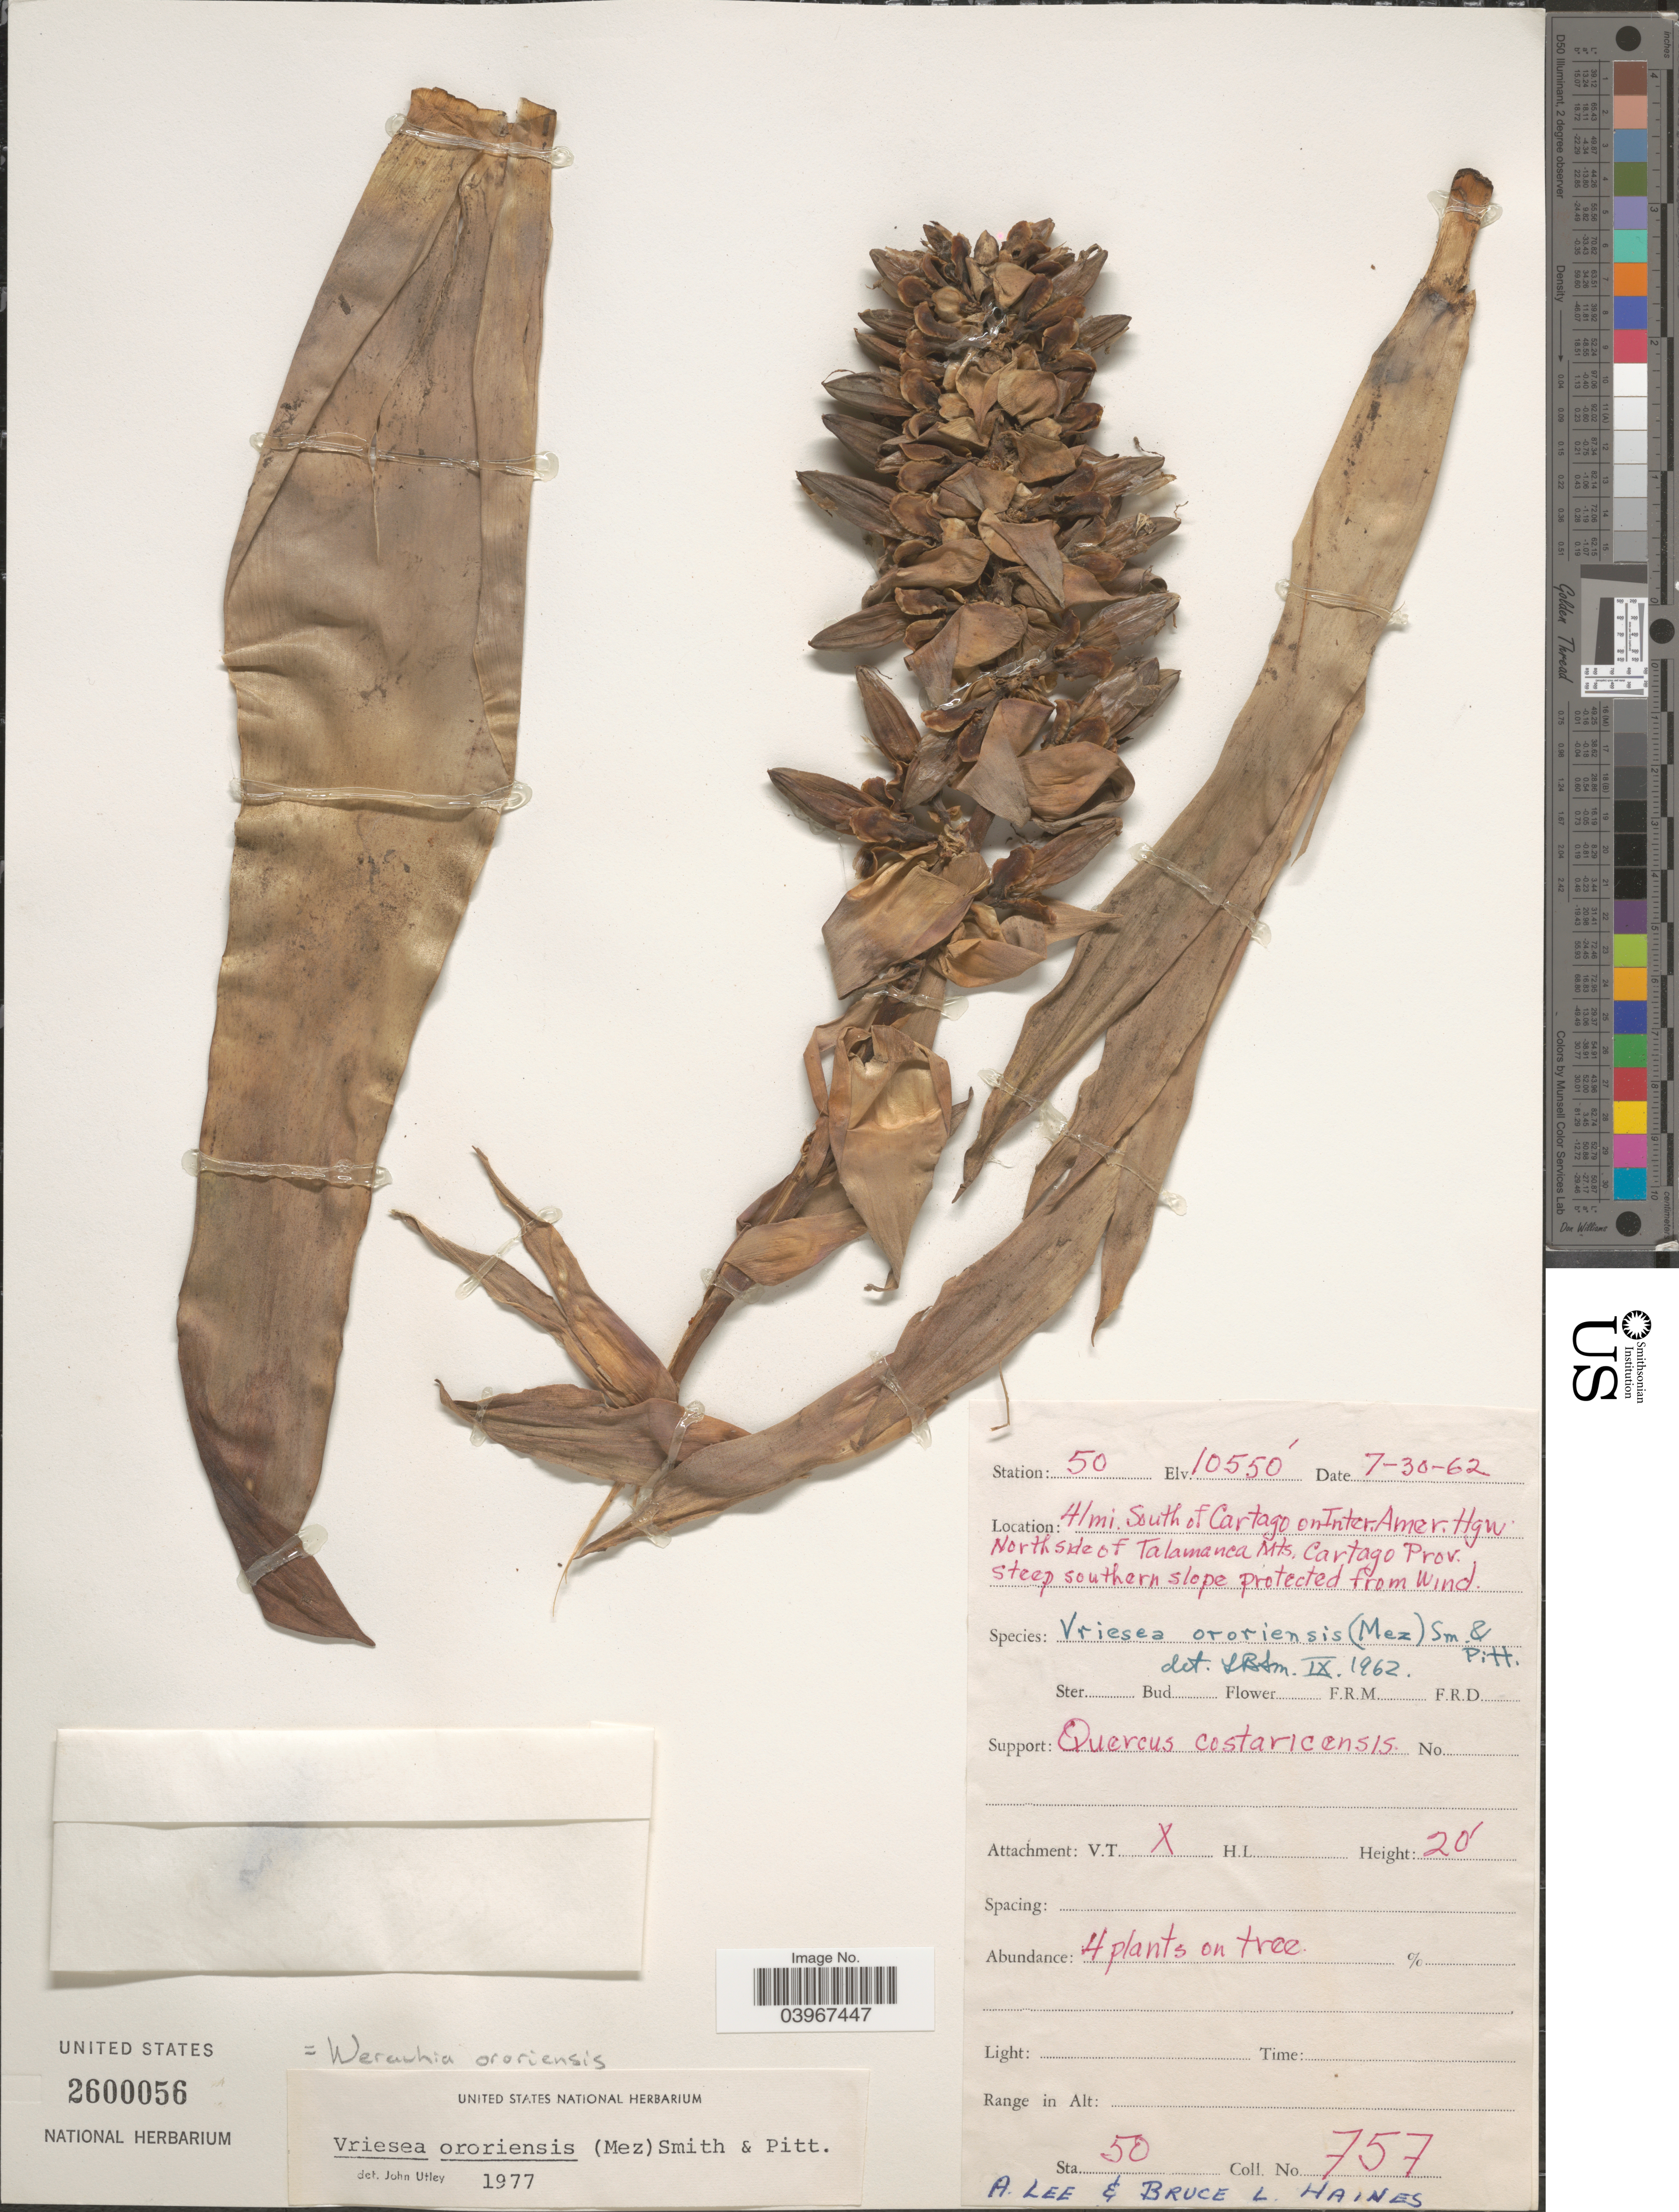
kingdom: Plantae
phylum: Tracheophyta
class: Liliopsida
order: Poales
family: Bromeliaceae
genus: Werauhia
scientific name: Werauhia ororiensis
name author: (Mez) J.R. Grant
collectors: A. L. Haines & B. L. Haines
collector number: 757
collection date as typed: Transcribed d/m/y: 30/7/62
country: Costa Rica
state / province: Cartago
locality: Station 50. 41 mi. South of Cartago on Inter-Amer Hgw. North Side of Talamanca Mts. Steep southern slope protected from wind.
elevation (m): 3216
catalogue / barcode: US 2600056